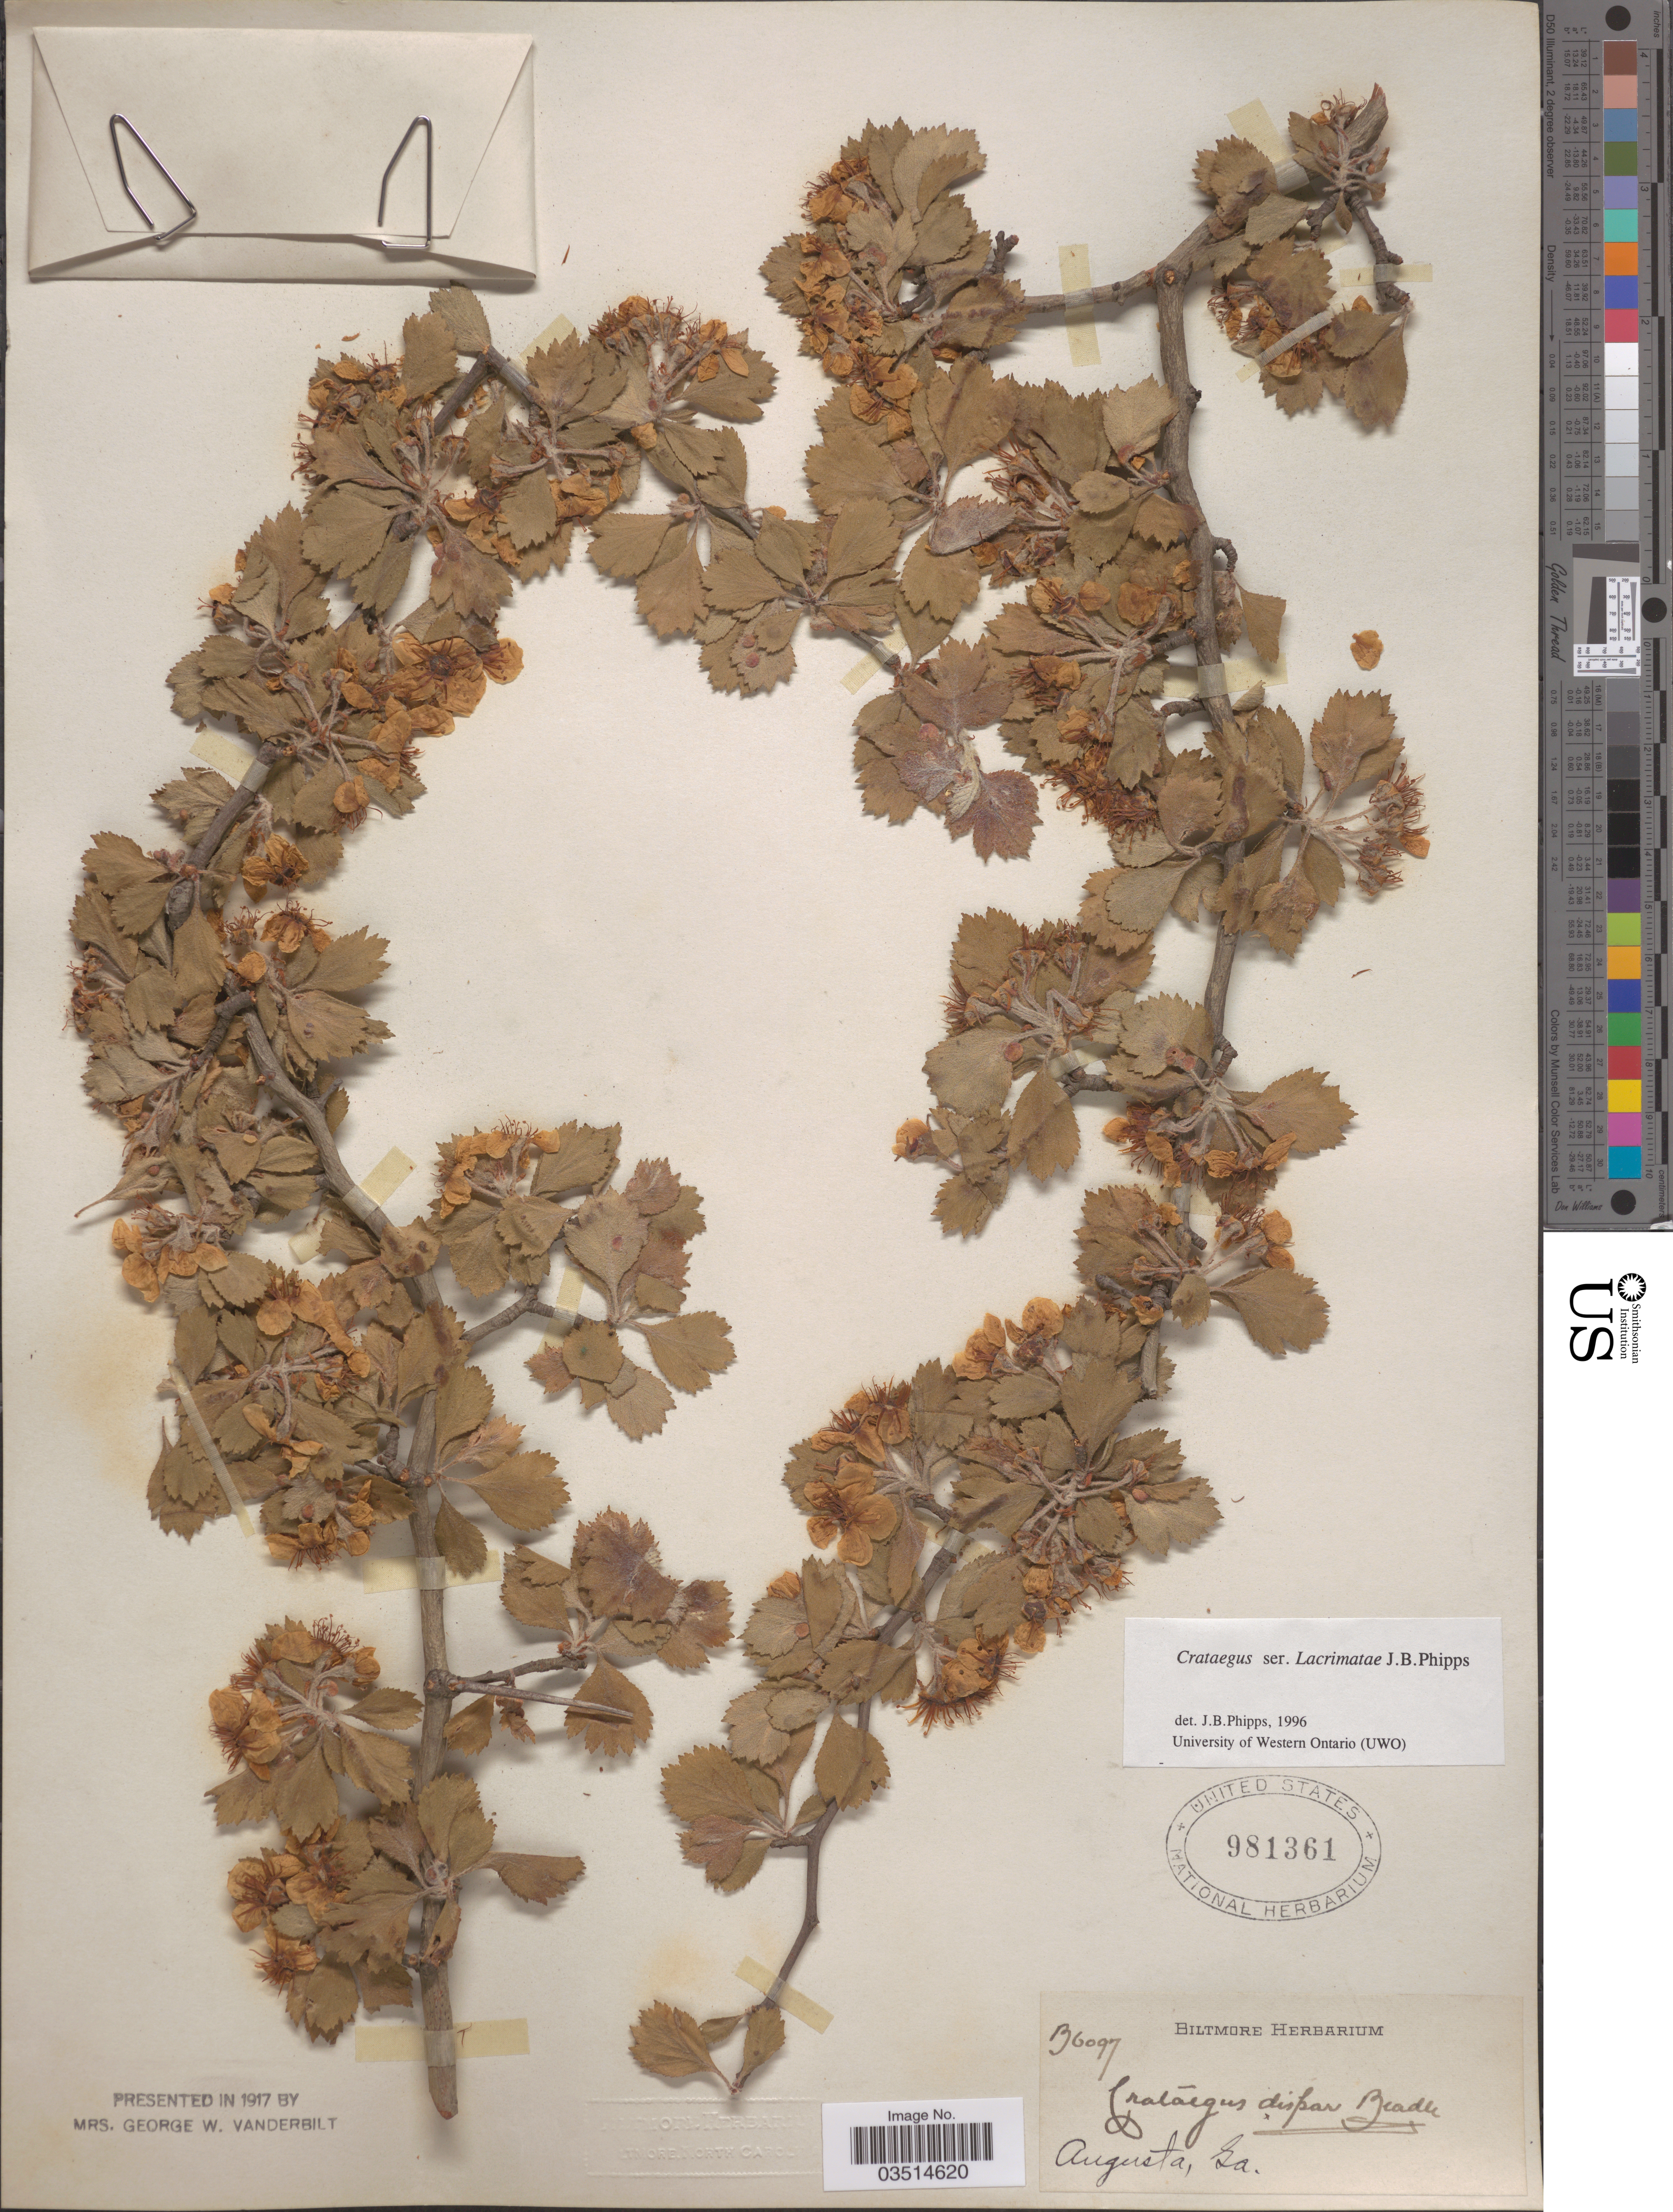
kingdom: Plantae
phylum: Tracheophyta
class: Magnoliopsida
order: Rosales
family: Rosaceae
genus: Crataegus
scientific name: Crataegus dispar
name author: Beadle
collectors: ex herb. Biltmore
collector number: B6097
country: United States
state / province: Georgia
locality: Augusta.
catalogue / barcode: US 981361